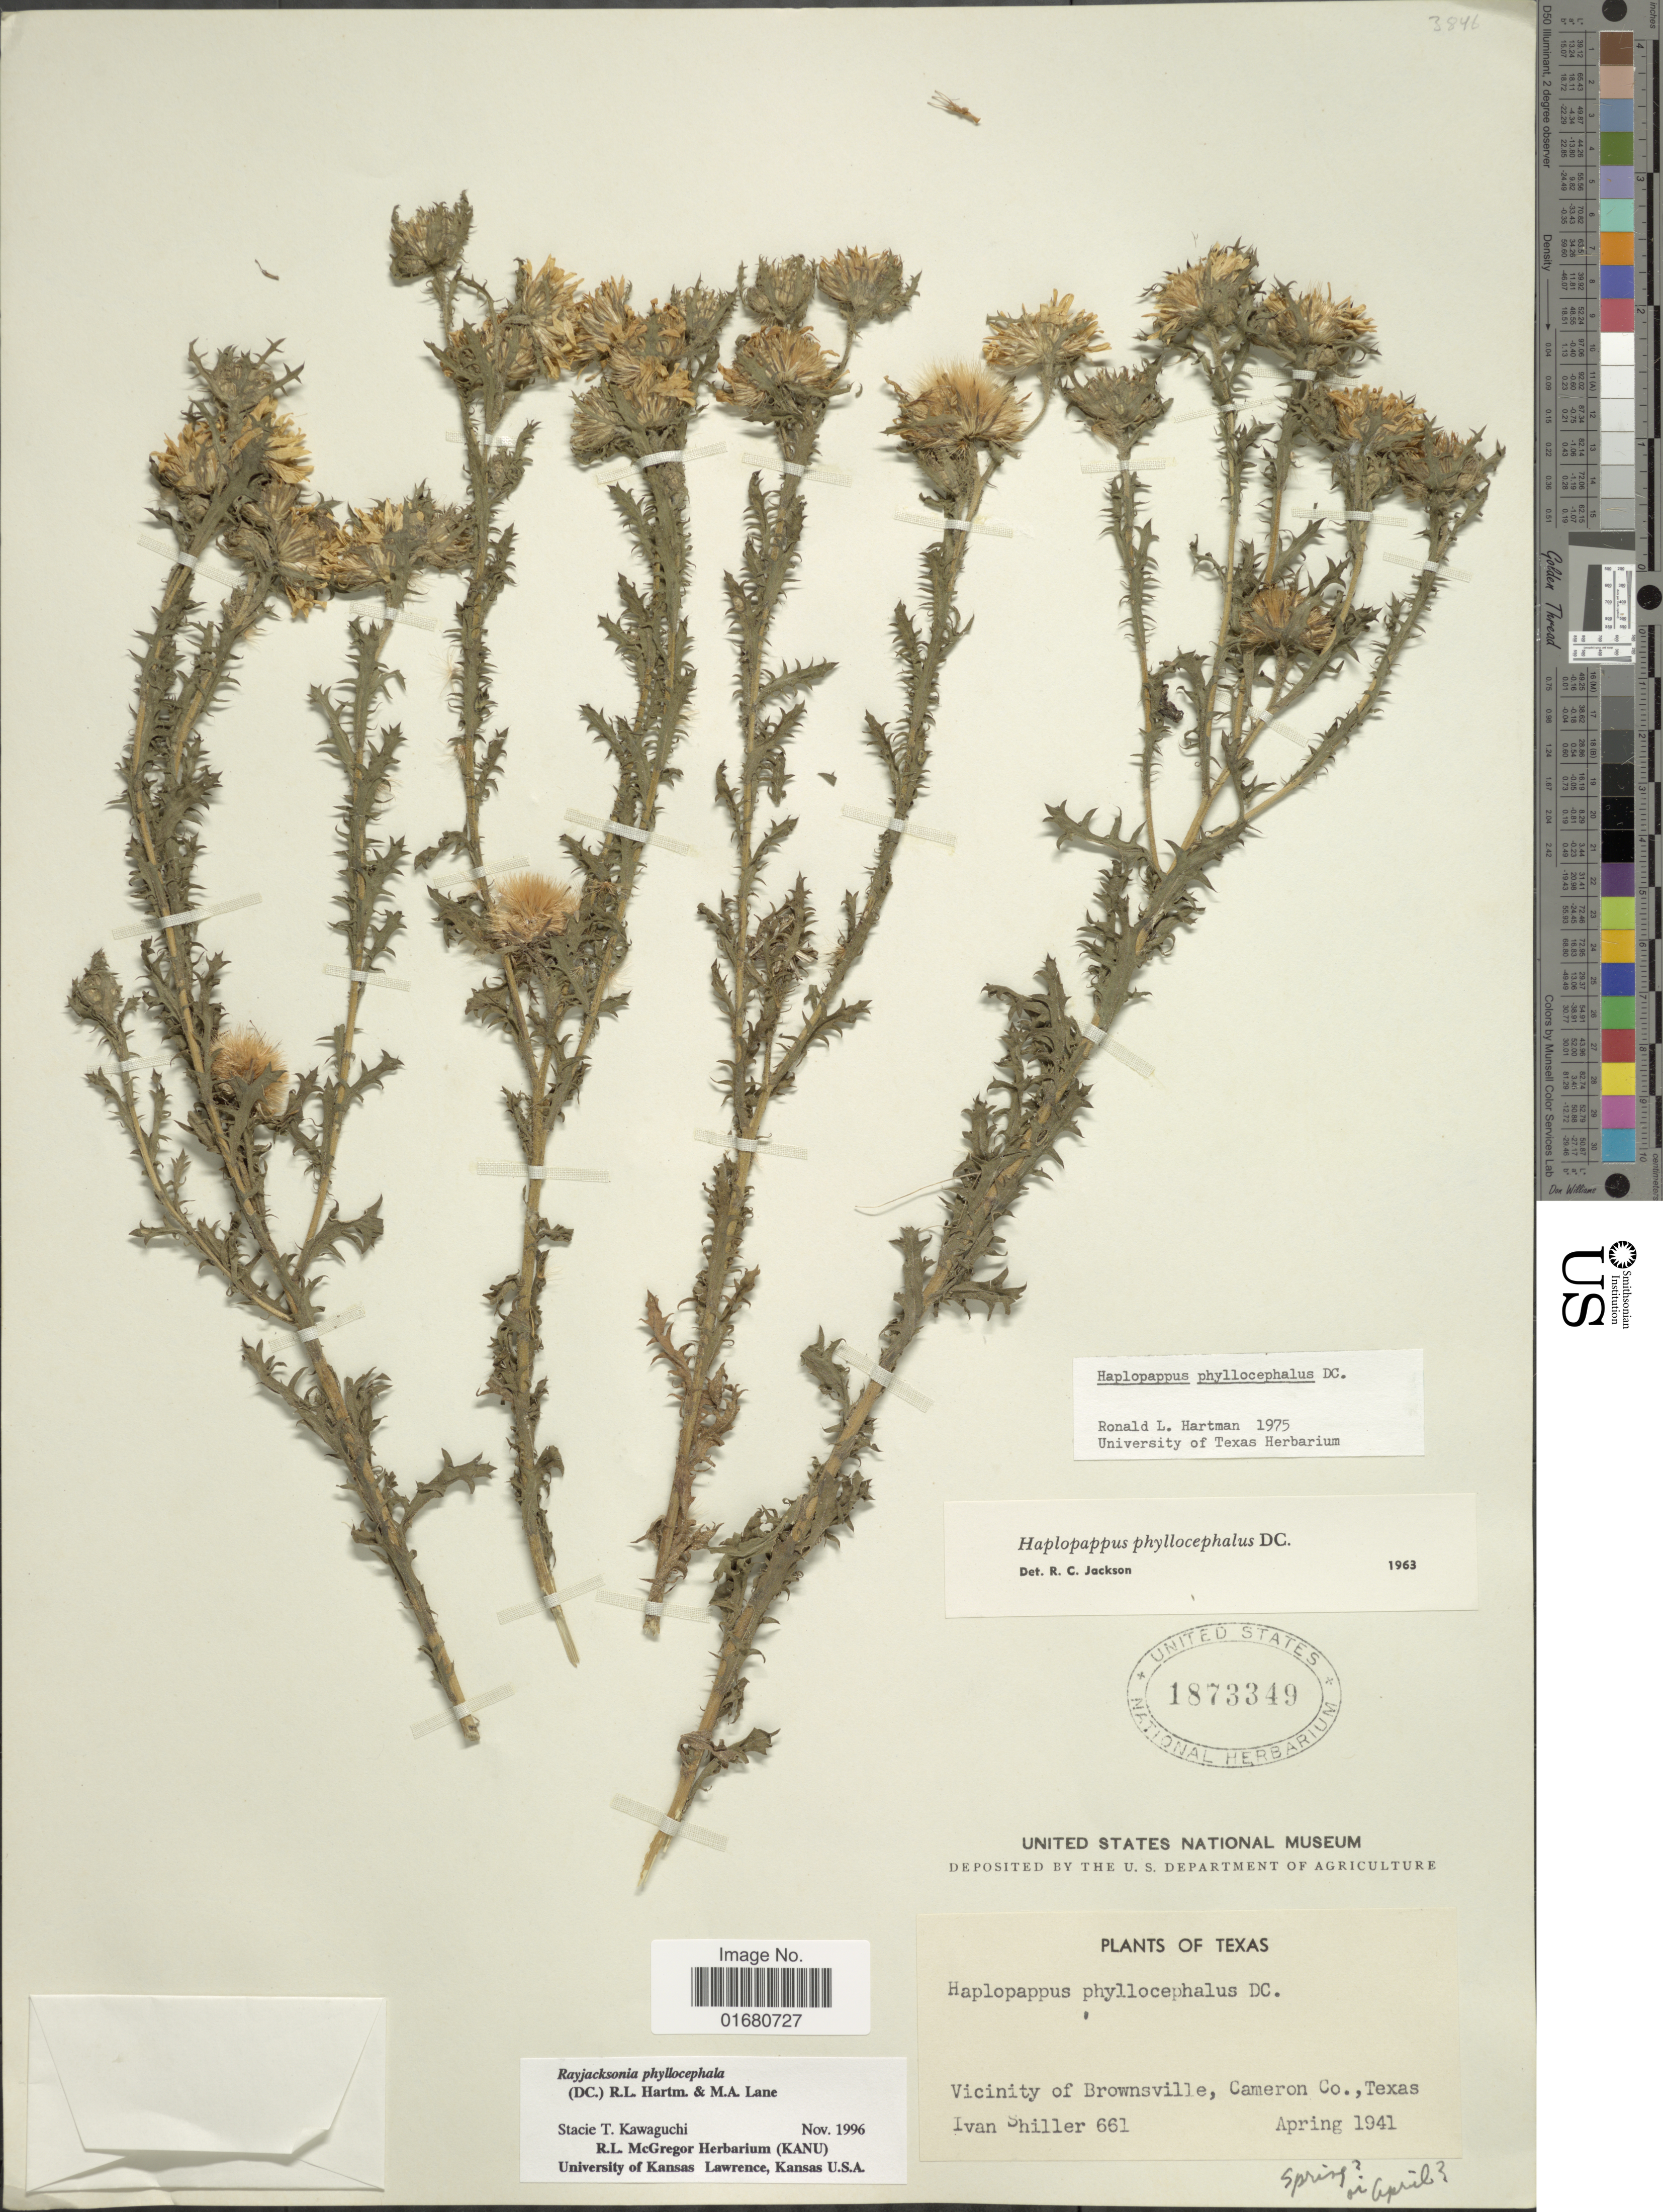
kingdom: Plantae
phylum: Tracheophyta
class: Magnoliopsida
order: Asterales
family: Asteraceae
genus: Rayjacksonia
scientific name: Rayjacksonia phyllocephala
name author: (DC.) R.L. Hartm. & M.A. Lane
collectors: I. Shiller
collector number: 661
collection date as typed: Apring 1941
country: United States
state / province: Texas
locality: Vicinity of Brownsville, Cameron Co.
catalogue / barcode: US 1873349